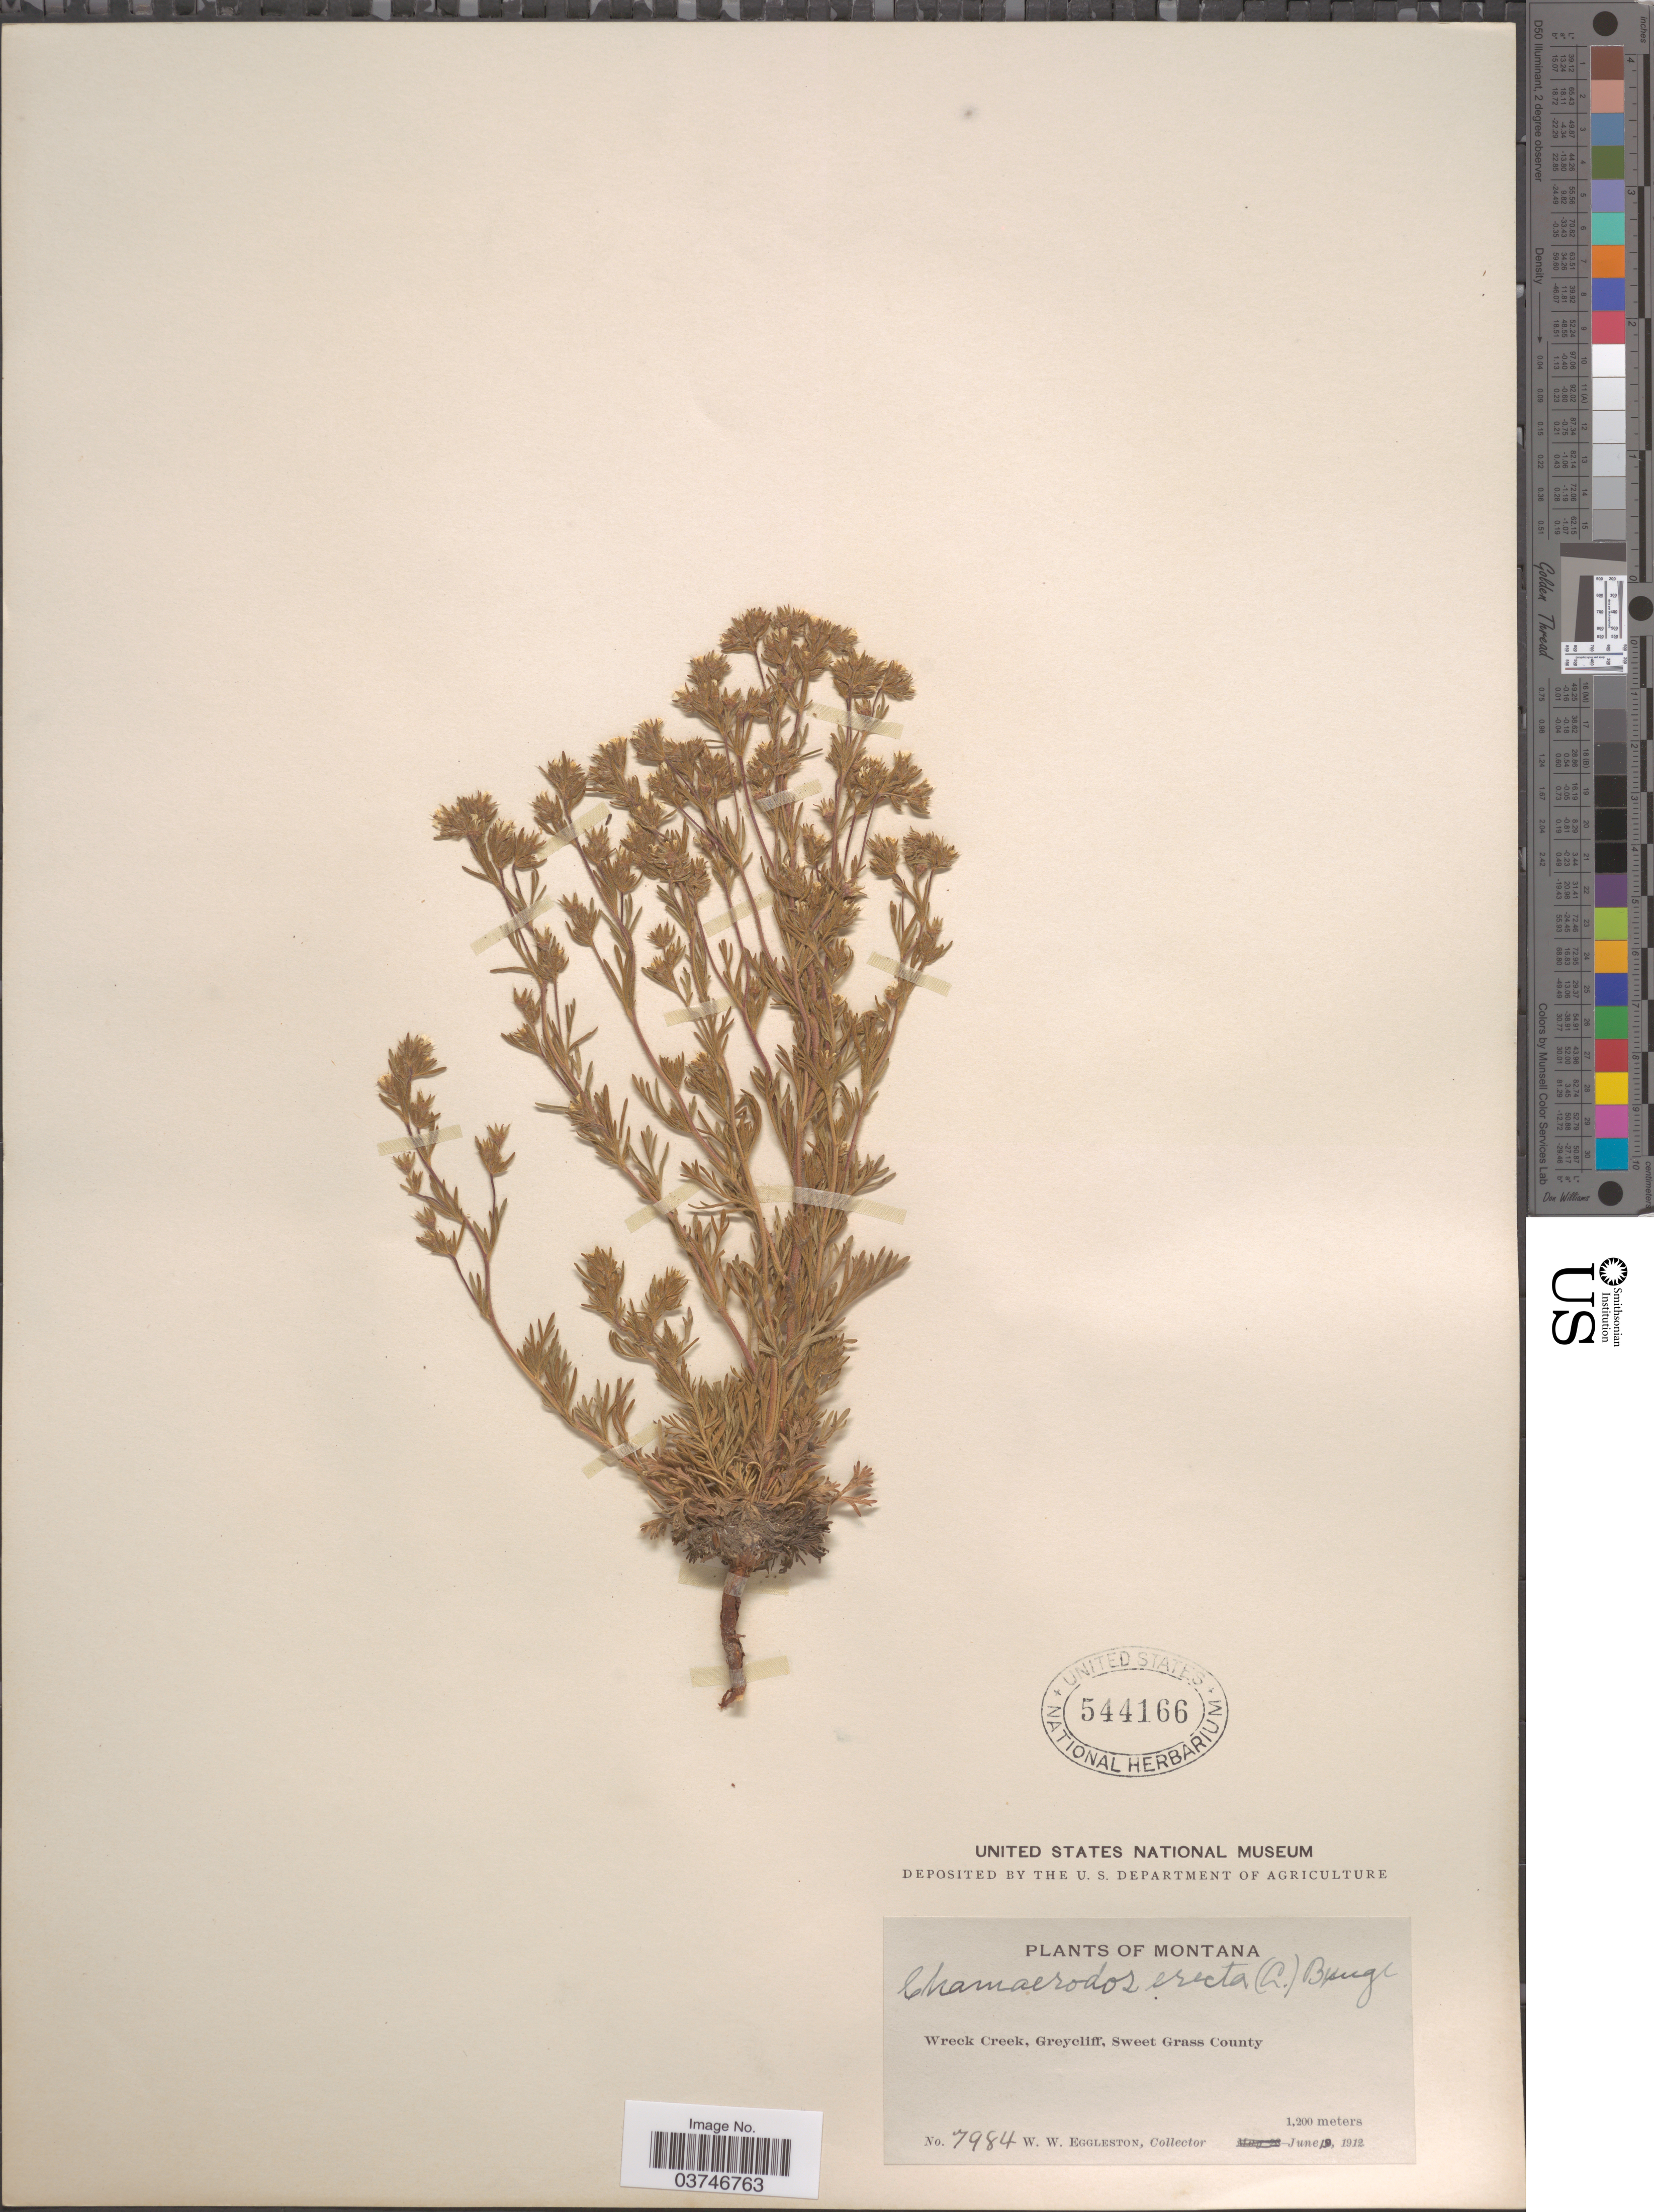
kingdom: Plantae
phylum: Tracheophyta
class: Magnoliopsida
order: Rosales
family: Rosaceae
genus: Chamaerhodos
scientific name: Chamaerhodos erecta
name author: (L.) Bunge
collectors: W. W. Eggleston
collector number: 7984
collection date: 1912-06-19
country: United States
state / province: Montana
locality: Wreck Creek, Greycliff, Sweet Grass County.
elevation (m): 1200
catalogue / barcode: US 544166